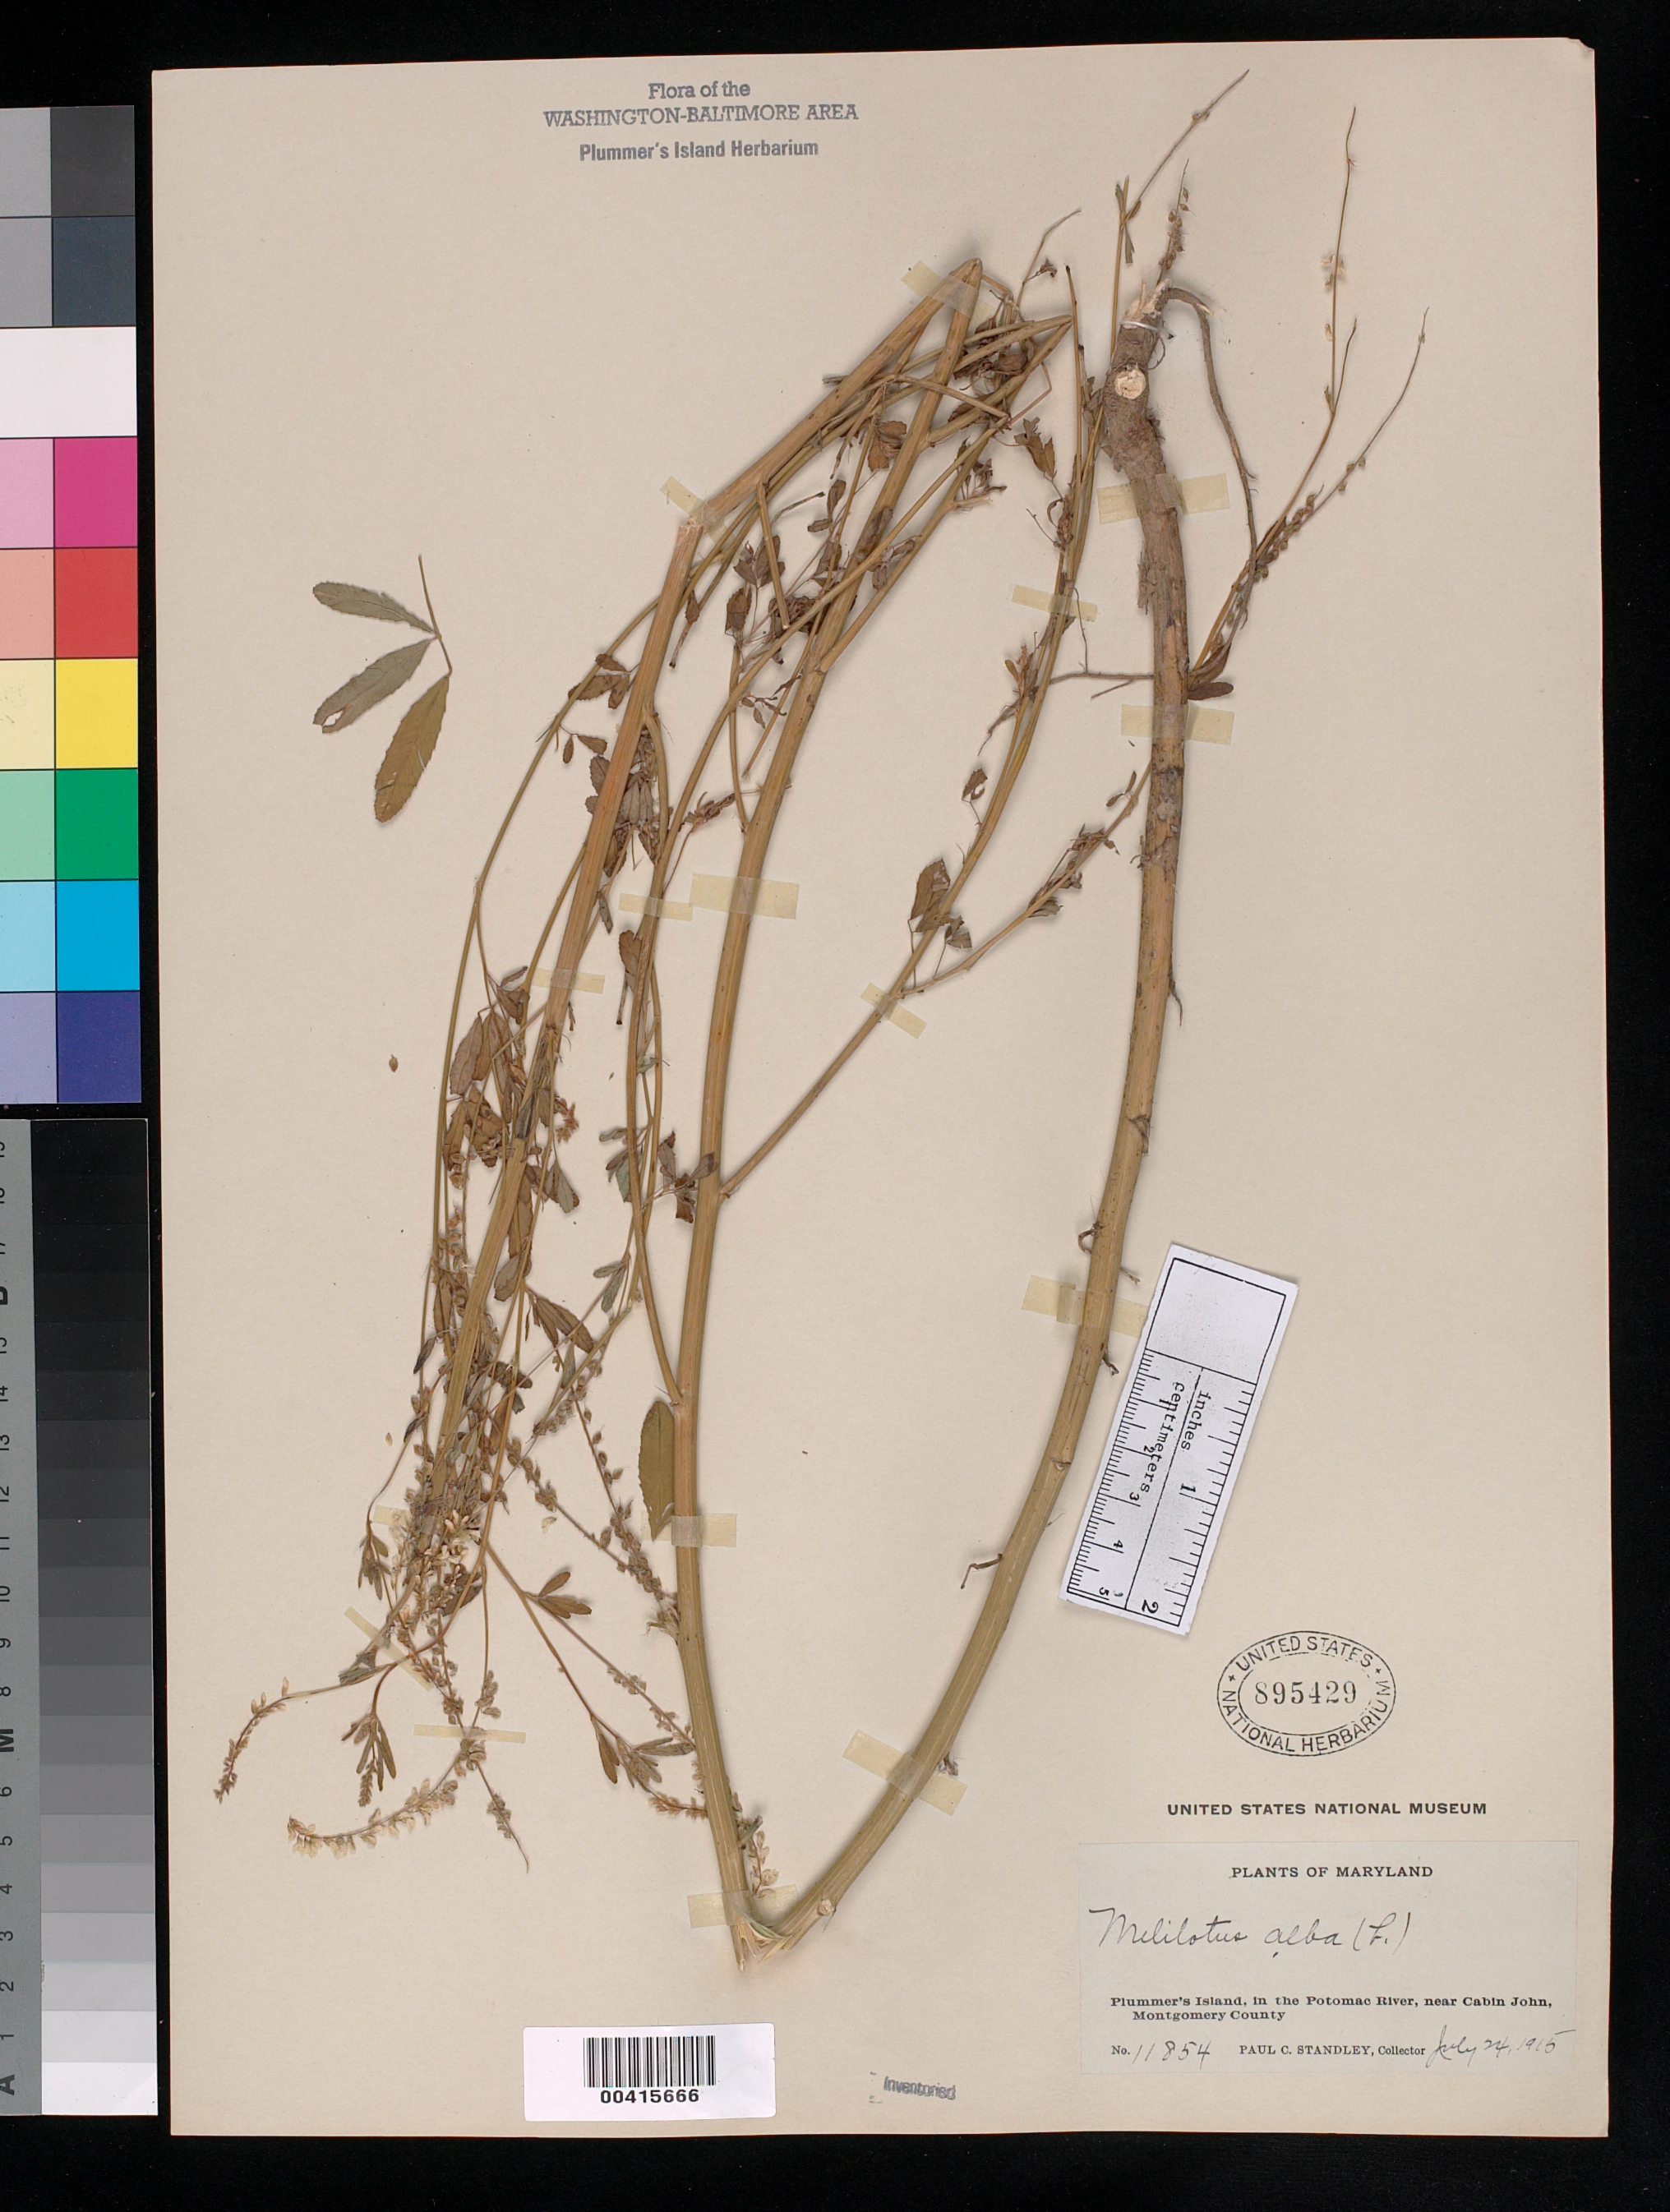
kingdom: Plantae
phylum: Tracheophyta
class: Magnoliopsida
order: Fabales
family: Fabaceae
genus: Melilotus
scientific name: Melilotus albus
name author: Medik.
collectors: P. C. Standley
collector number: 11854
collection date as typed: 24 Jul 1915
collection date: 1915-07-24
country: United States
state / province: Maryland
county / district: Montgomery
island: Plummers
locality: Plummer's Island Plummers Island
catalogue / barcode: US 895429